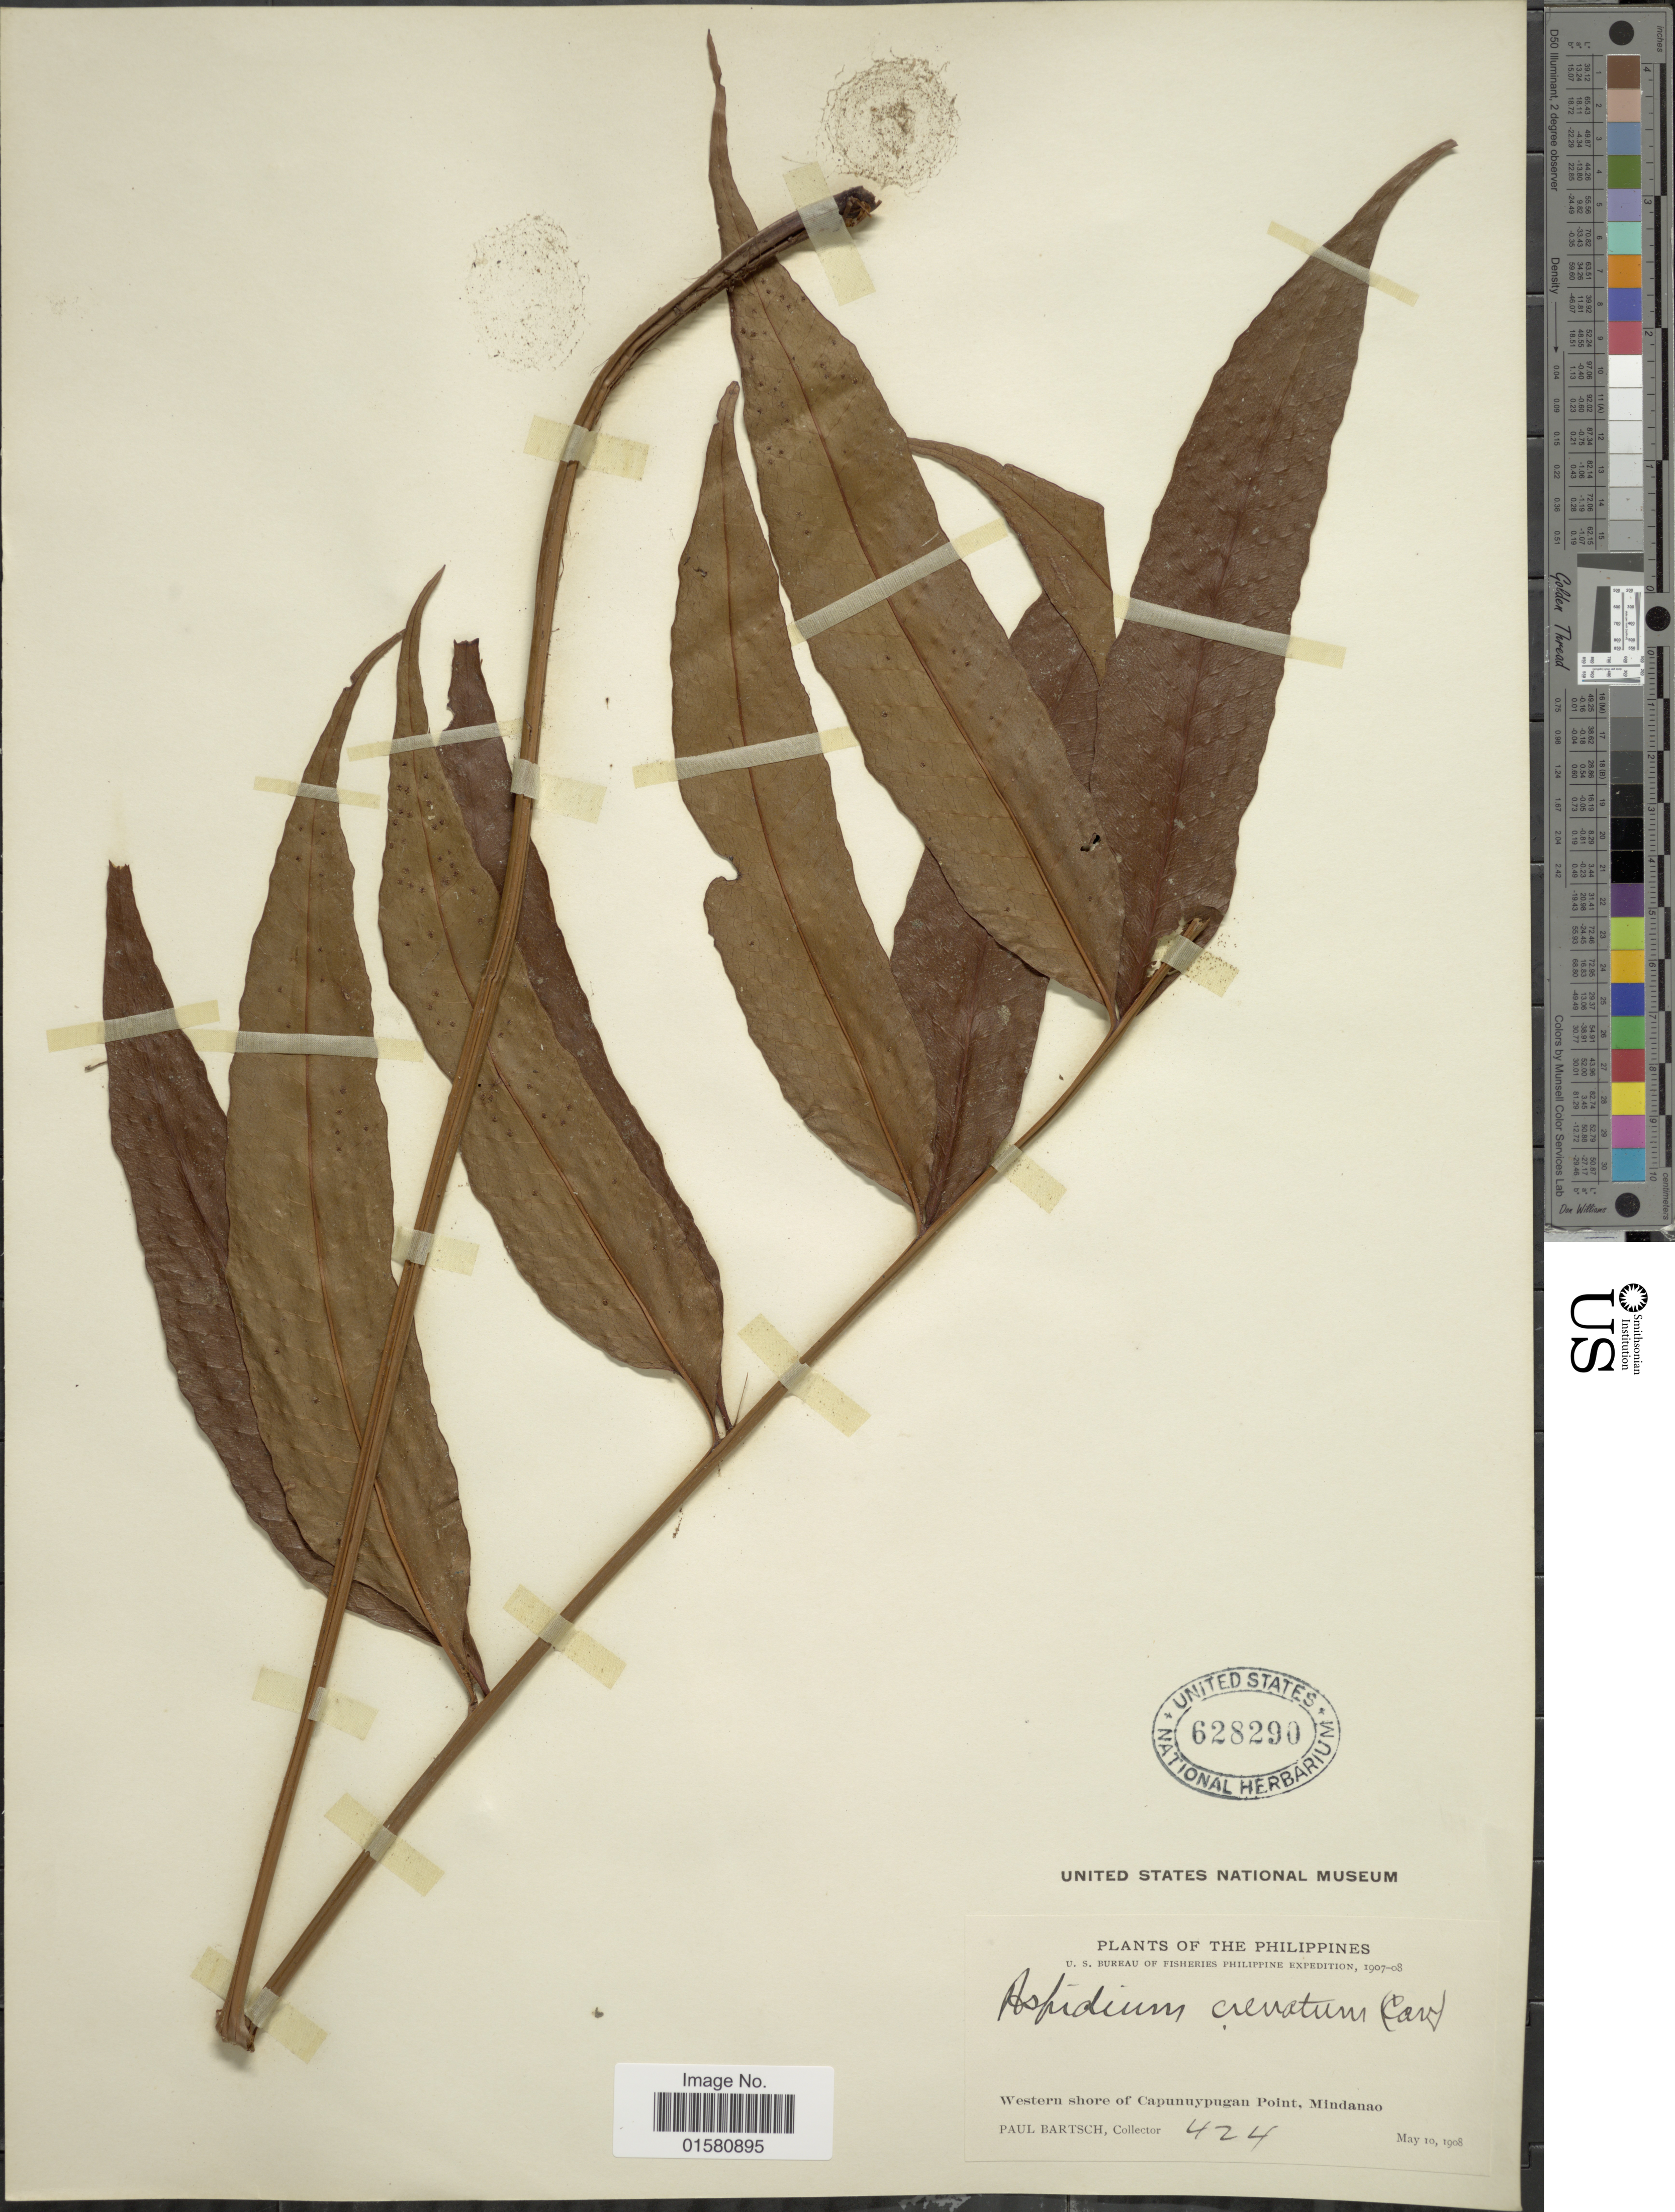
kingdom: Plantae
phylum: Tracheophyta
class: Polypodiopsida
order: Polypodiales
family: Tectariaceae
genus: Tectaria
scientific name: Tectaria crenata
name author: Cav.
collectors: P. Bartsch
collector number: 424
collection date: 1908-05-10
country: Philippines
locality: Western shore of Capunuypugan Point, Mindanao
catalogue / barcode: US 628290